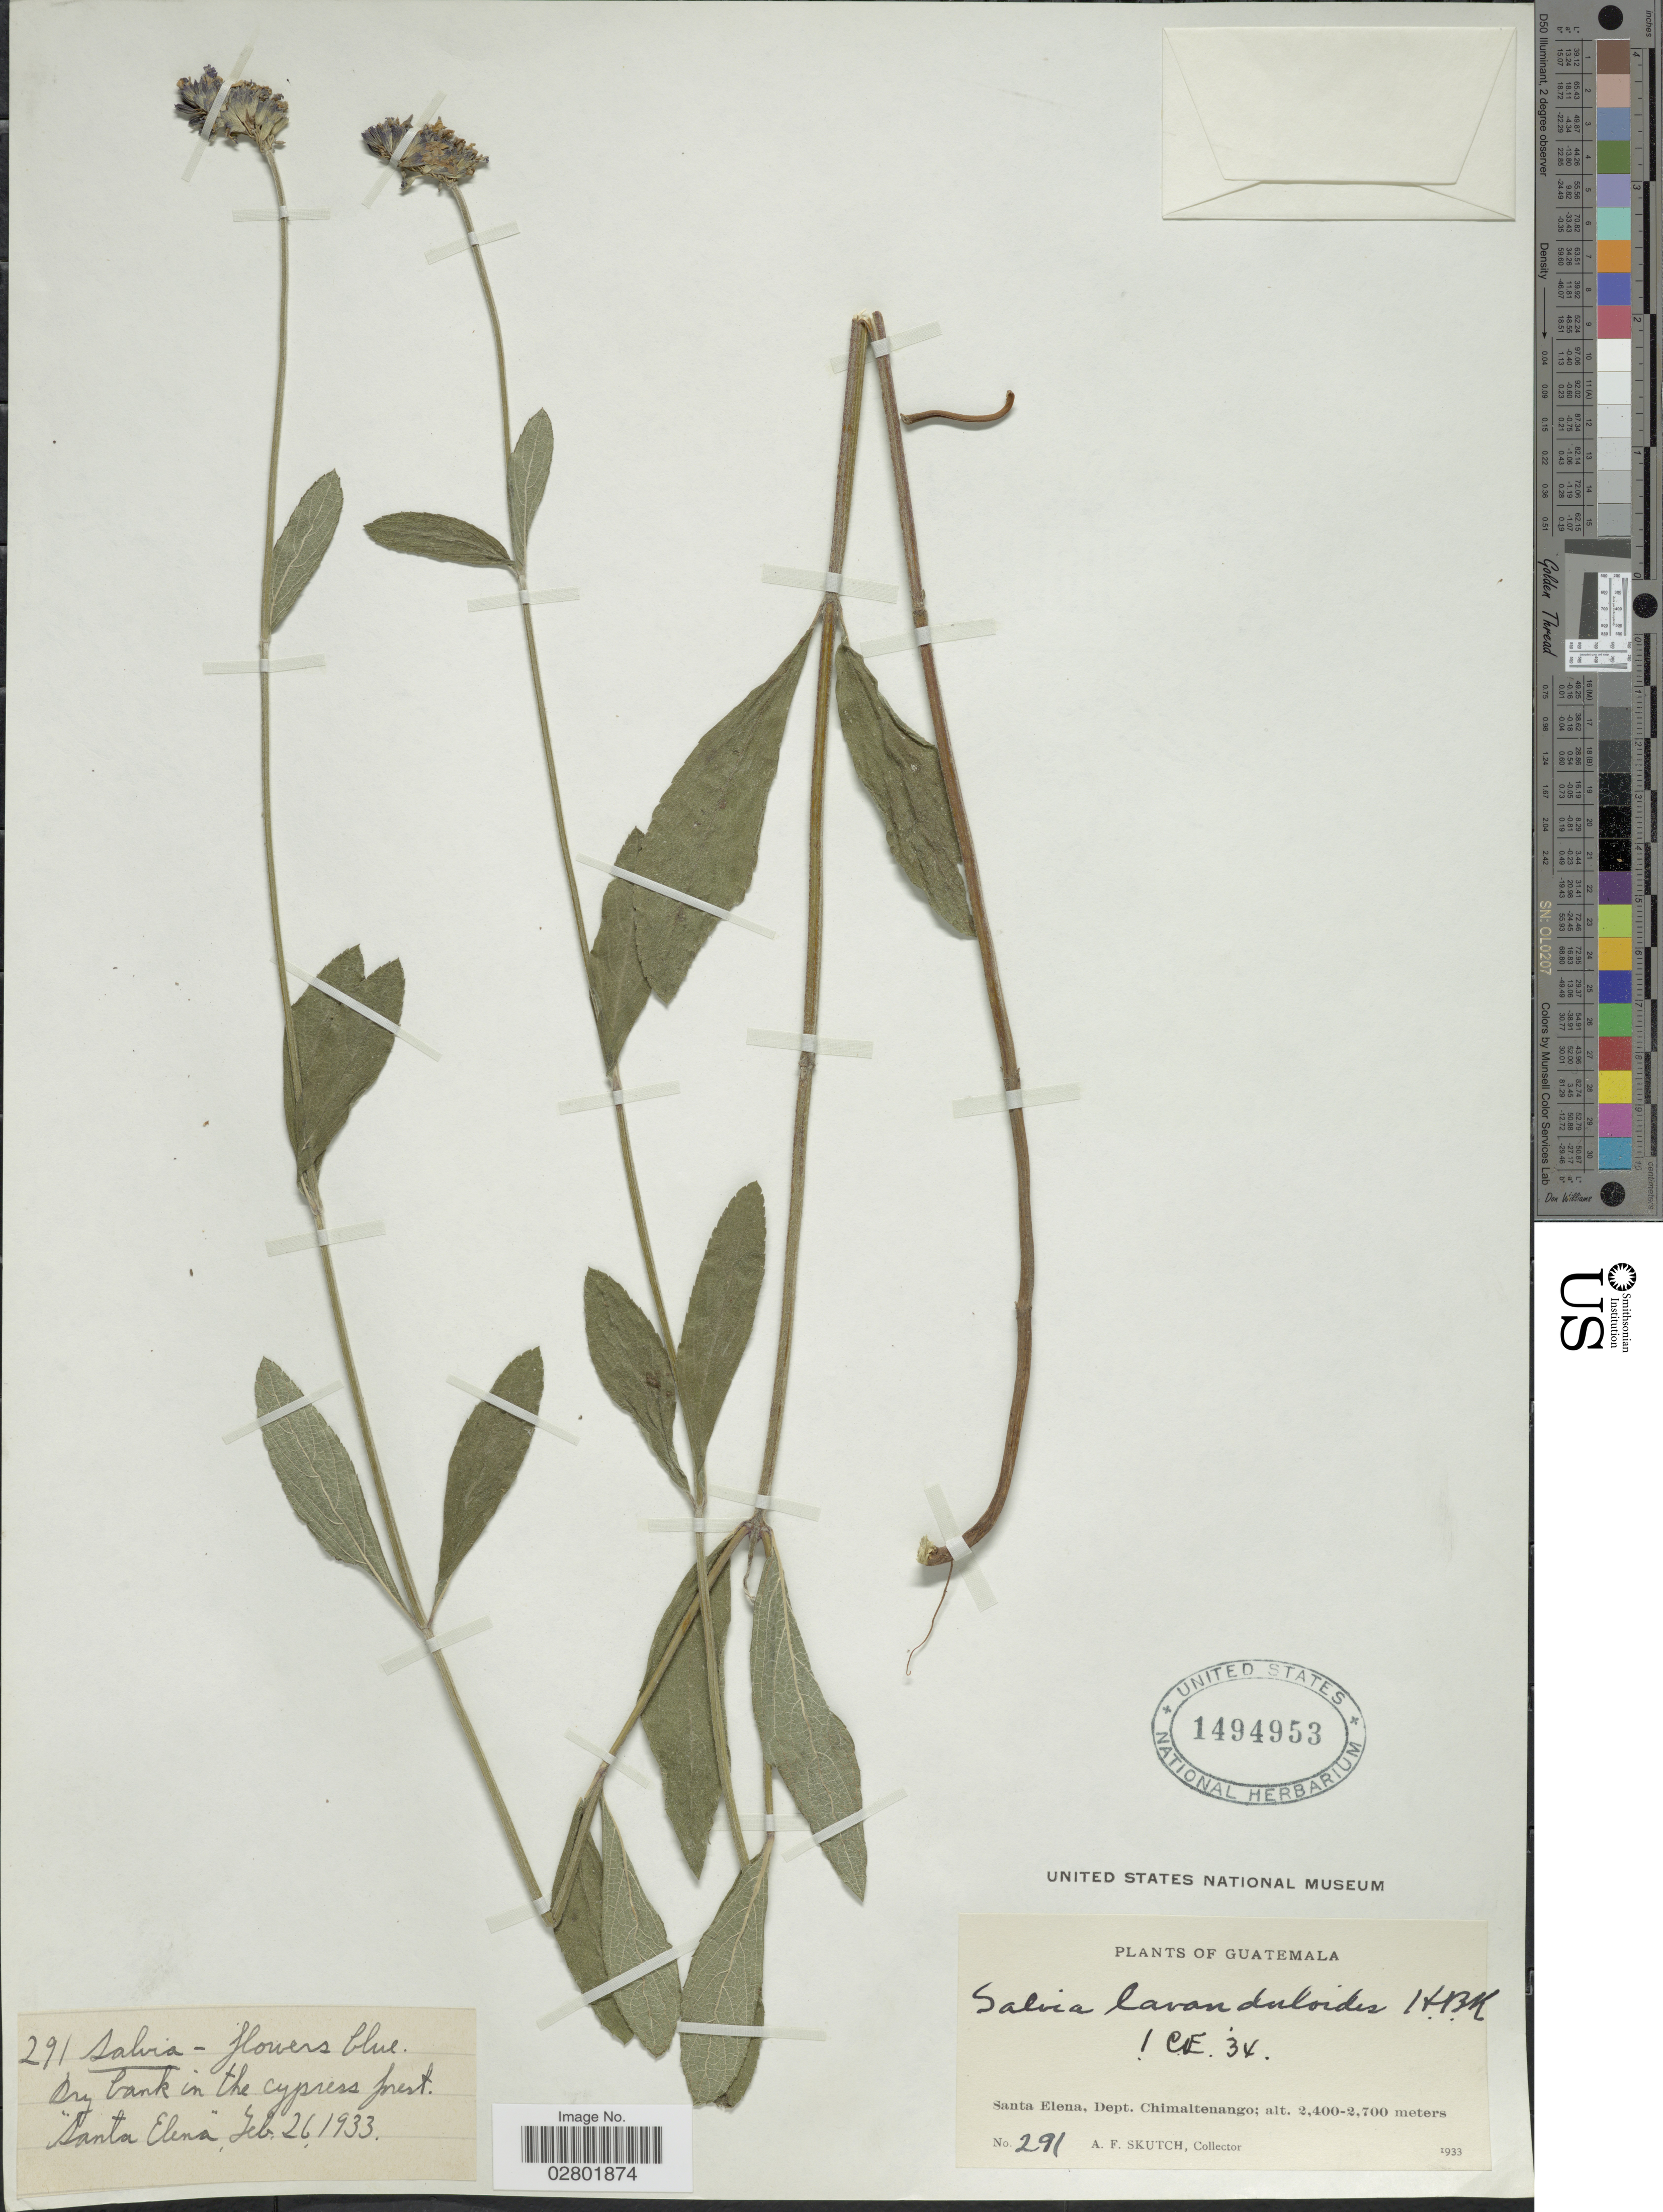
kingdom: Plantae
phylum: Tracheophyta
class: Magnoliopsida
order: Lamiales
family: Lamiaceae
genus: Salvia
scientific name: Salvia lavanduloides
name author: Kunth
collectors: A. F. Skutch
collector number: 291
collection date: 1933-02-26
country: Guatemala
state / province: Chimaltenango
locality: Santa Elena, Dept. Chimaltenango.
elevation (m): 2400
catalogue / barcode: US 1494953